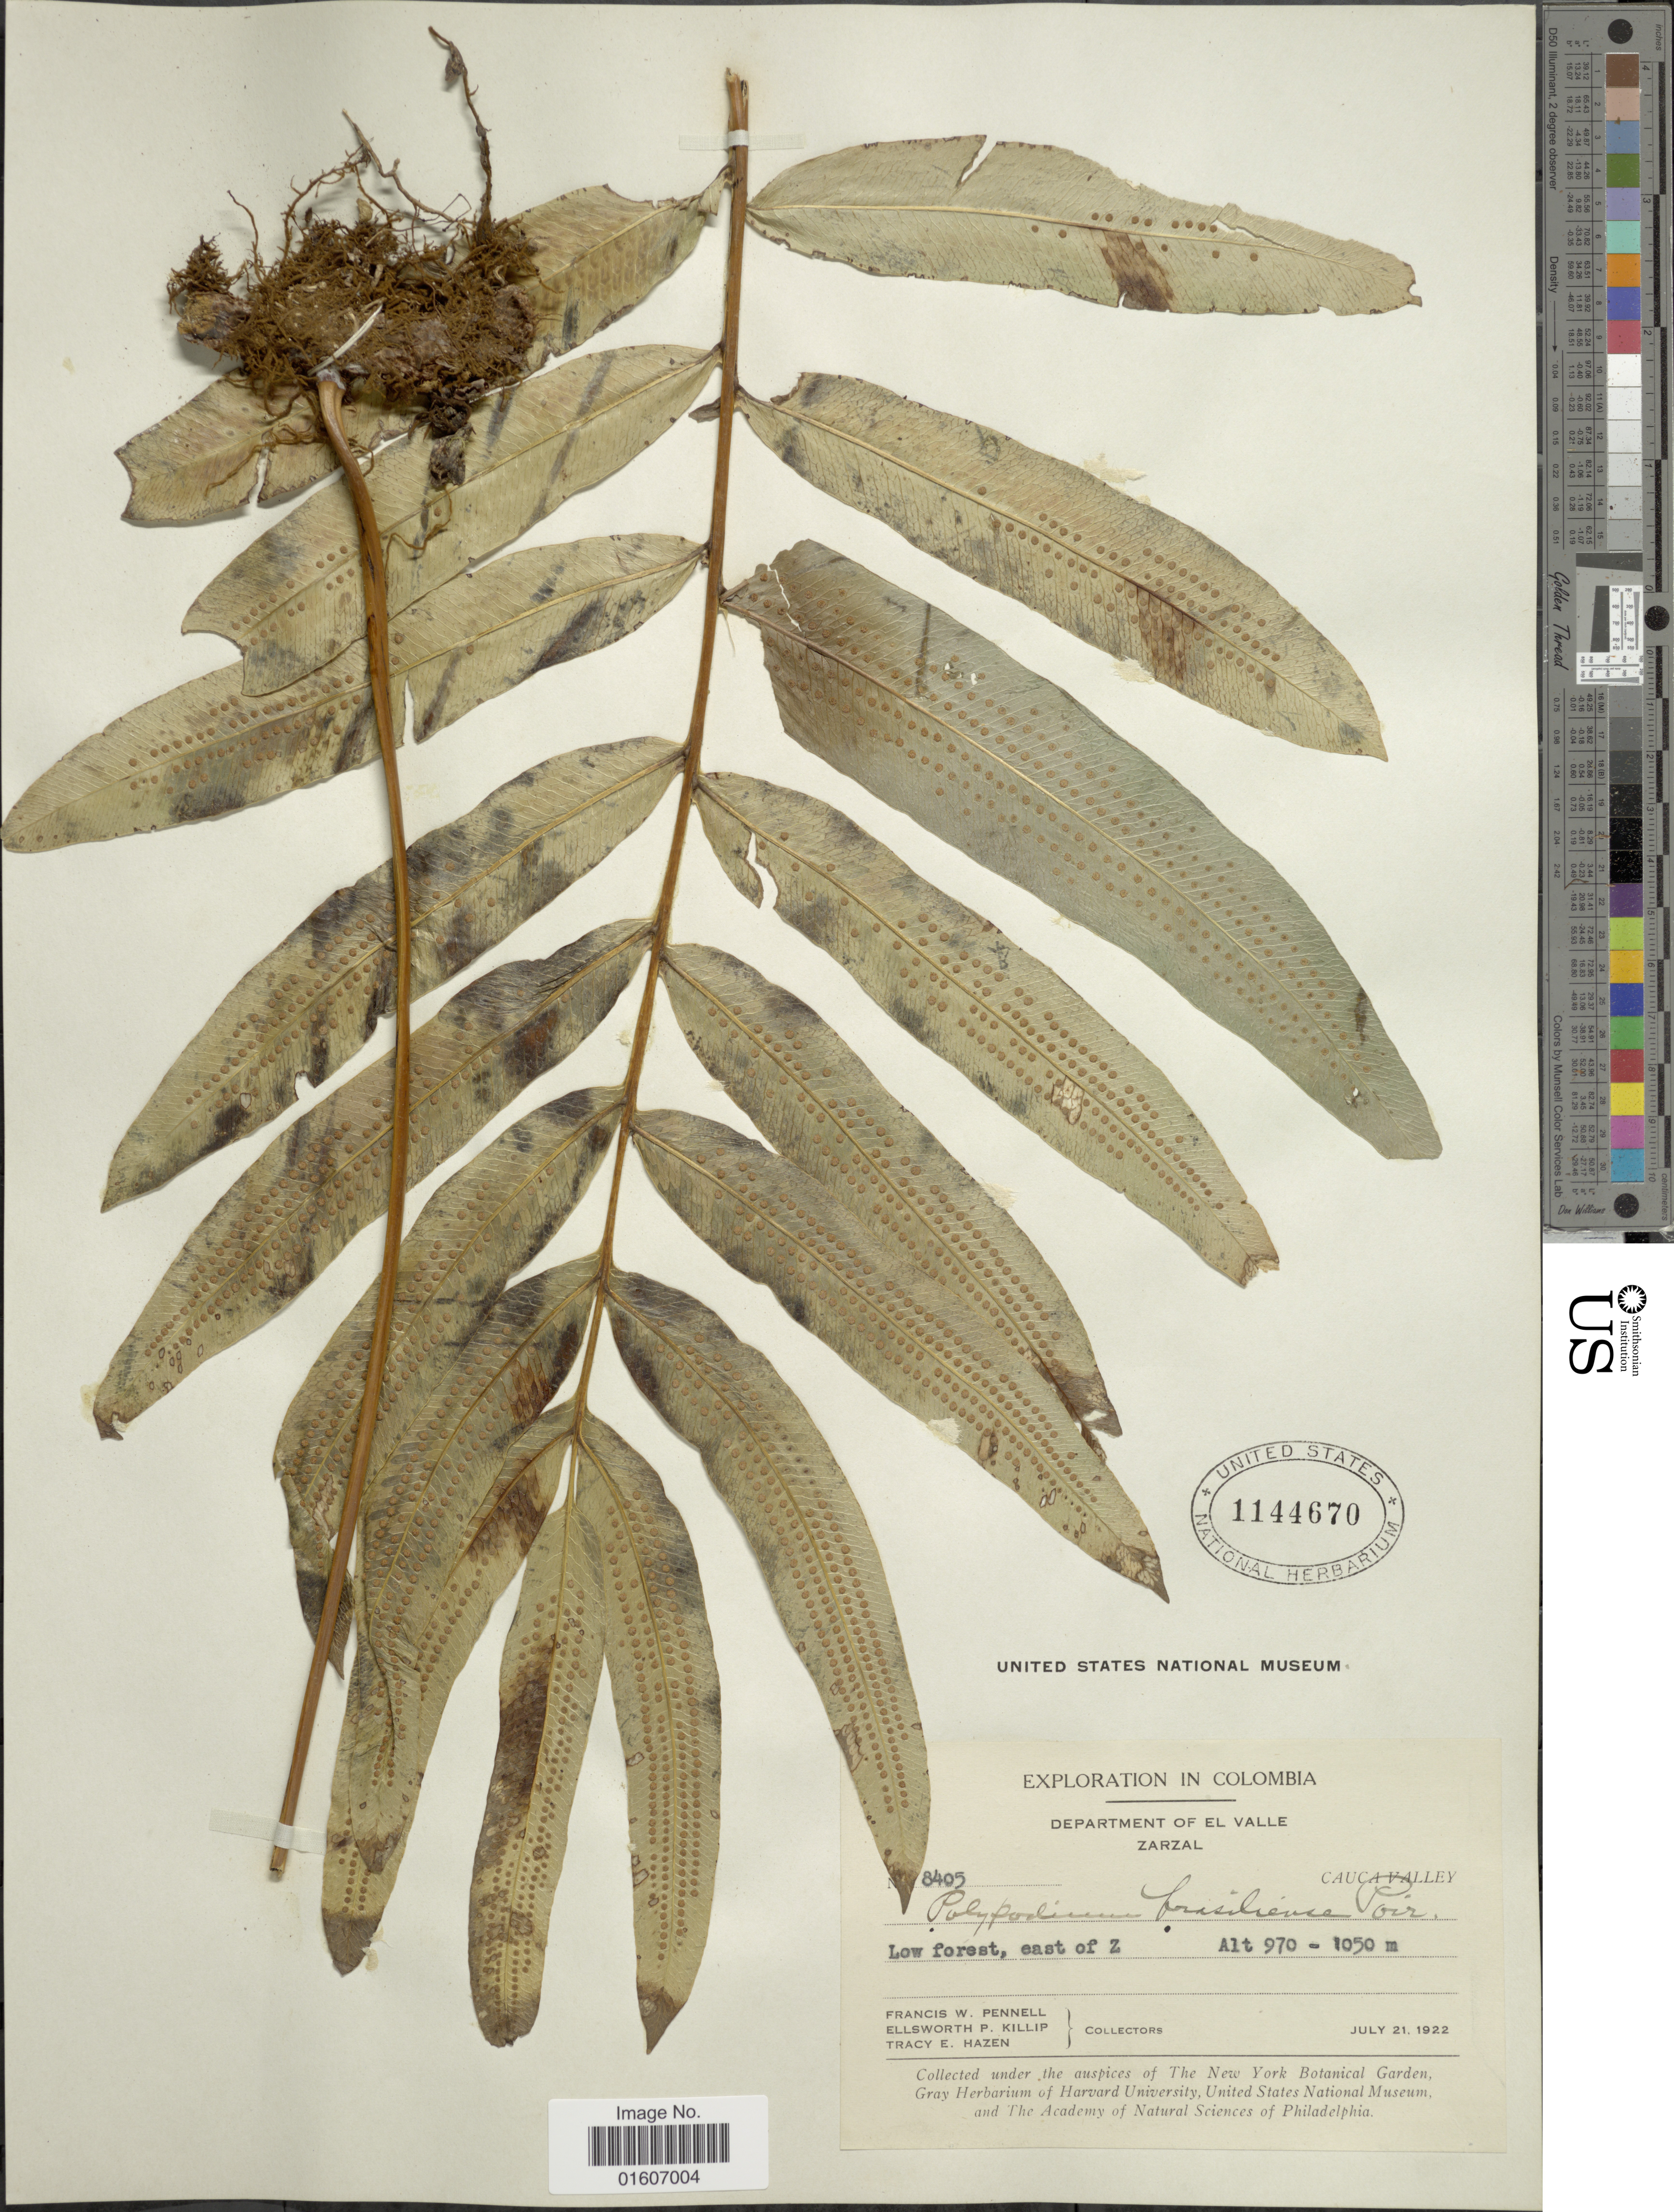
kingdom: Plantae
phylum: Tracheophyta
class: Polypodiopsida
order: Polypodiales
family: Polypodiaceae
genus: Serpocaulon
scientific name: Serpocaulon triseriale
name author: (Sw.) A.R. Sm.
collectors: F. W. Pennell, E. P. Killip & T. E. Hazen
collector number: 8405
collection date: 1922-07-21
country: Colombia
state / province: Cauca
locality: Department of El Valle, Zarzal, Cauca Valley, Low forest, east of Z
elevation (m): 970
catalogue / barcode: US 1144670